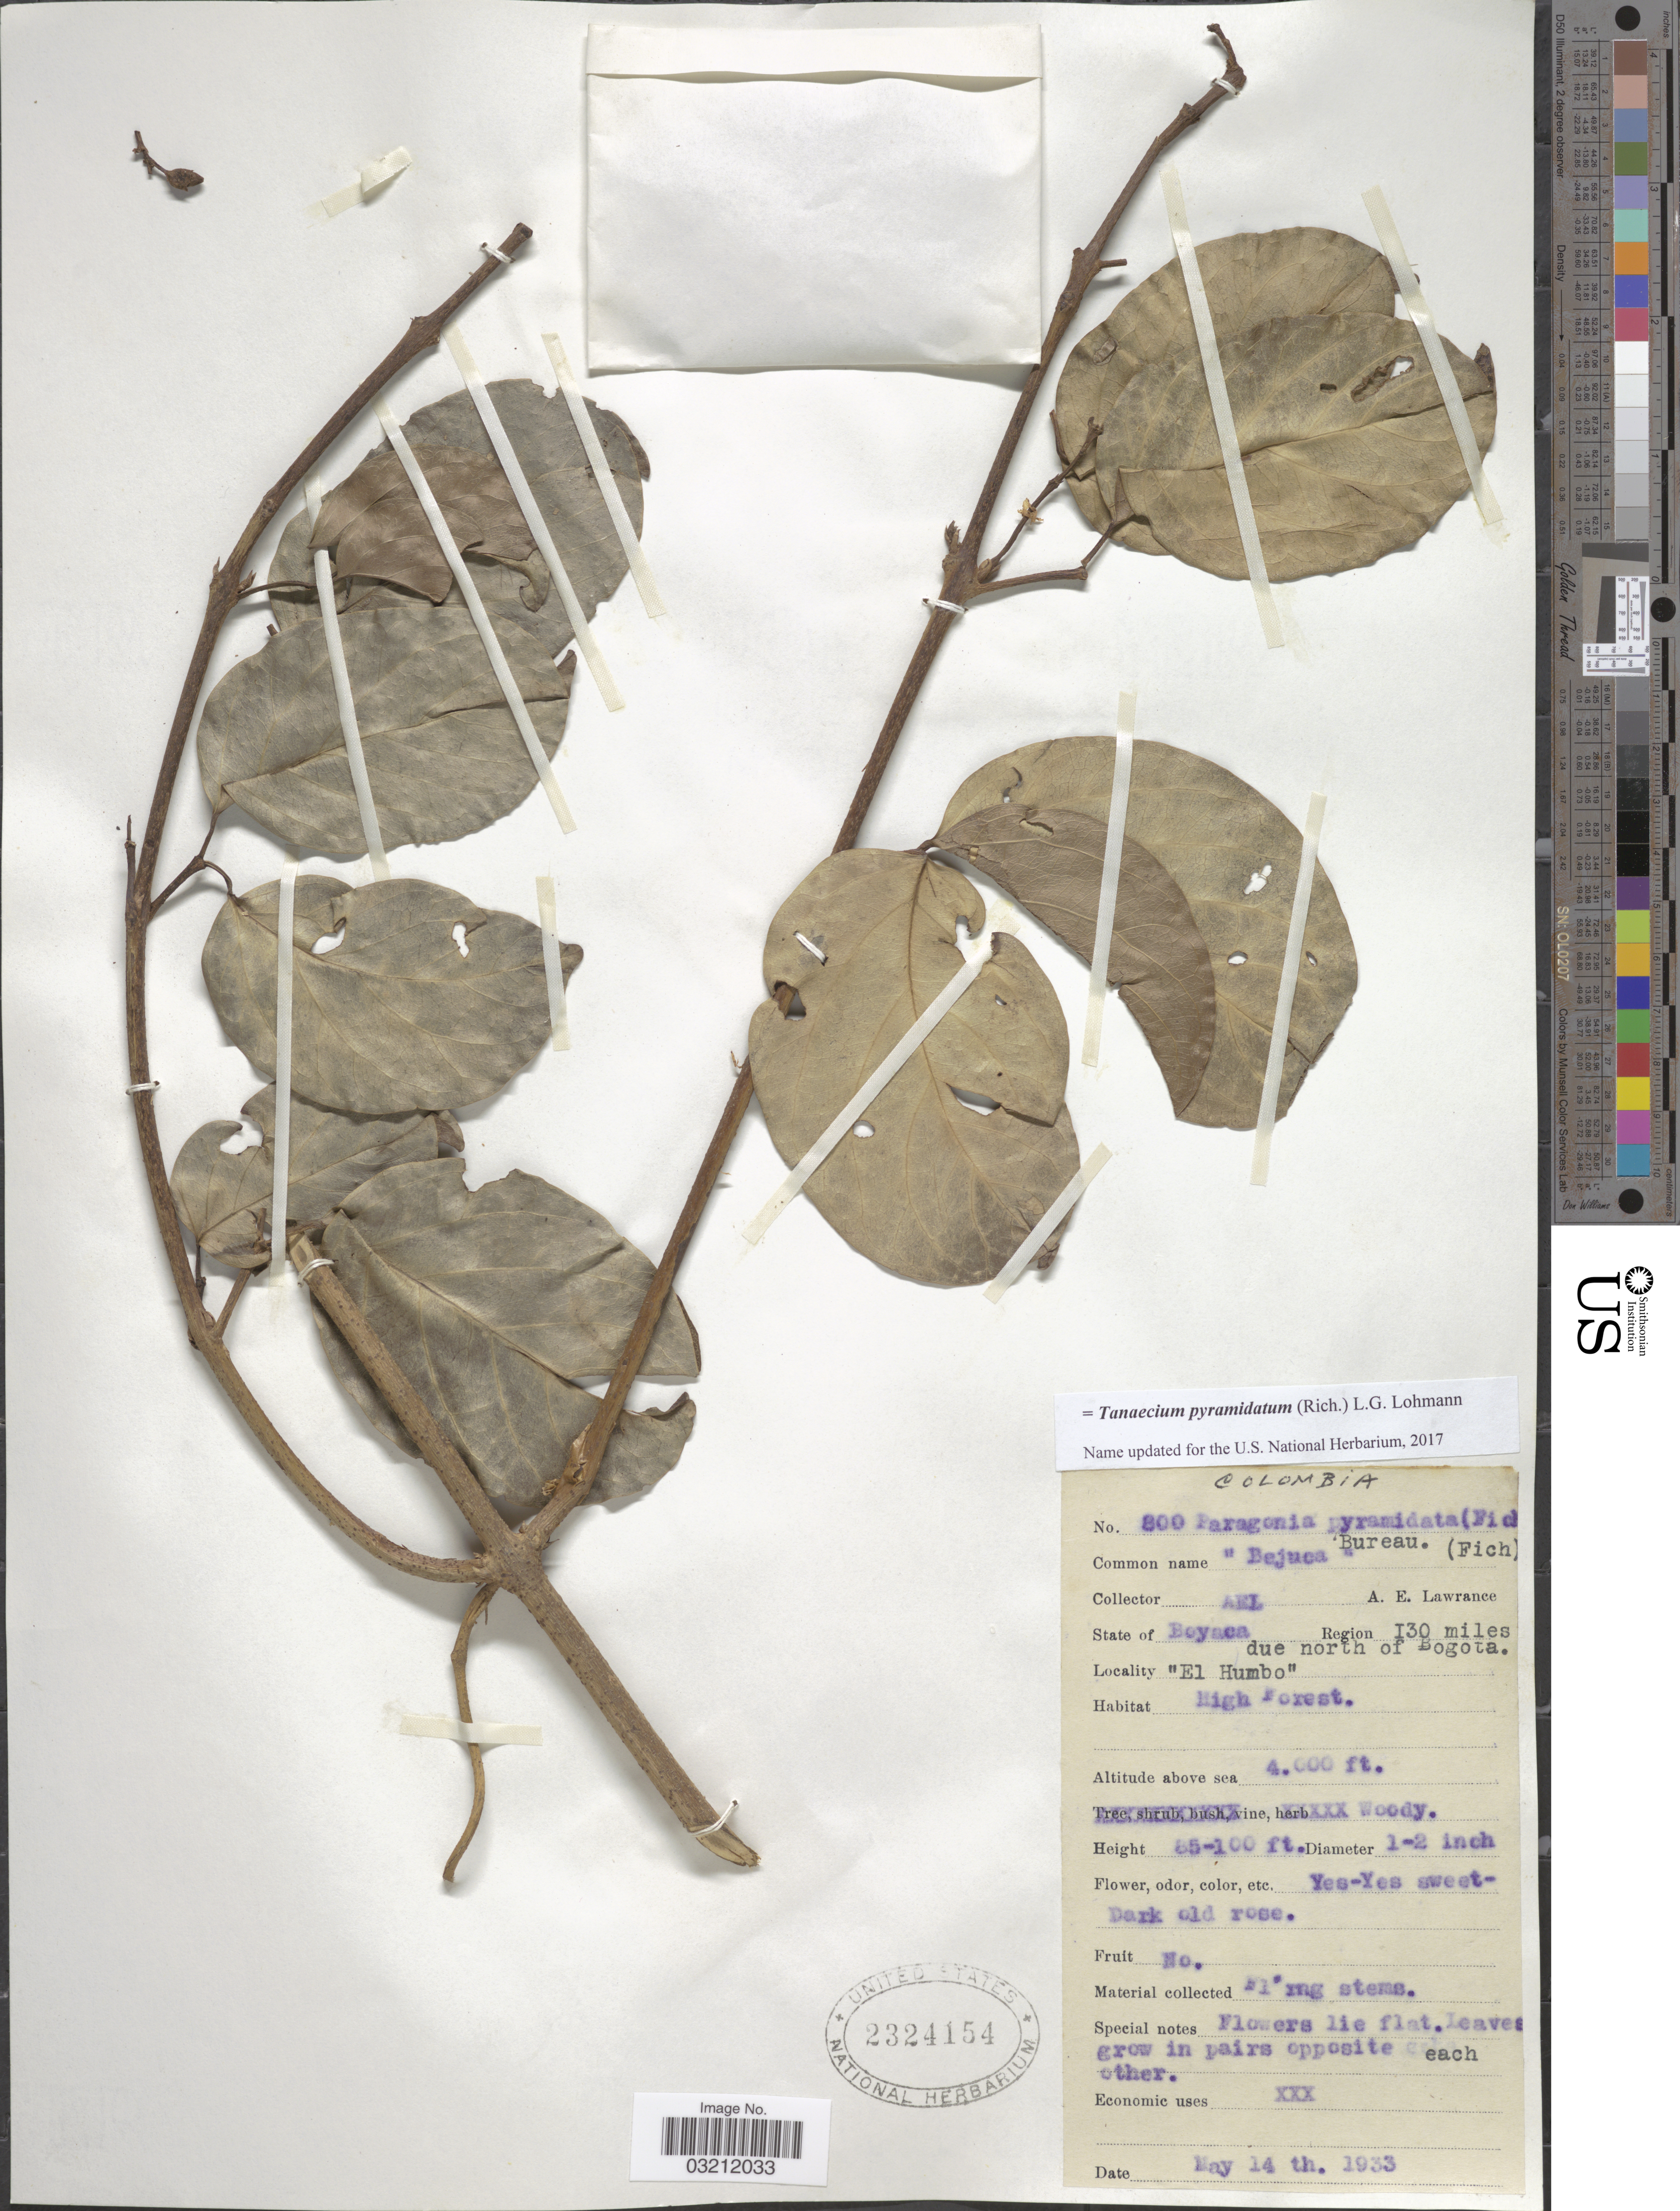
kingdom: Plantae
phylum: Tracheophyta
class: Magnoliopsida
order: Lamiales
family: Bignoniaceae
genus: Tanaecium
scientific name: Tanaecium pyramidatum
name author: (Rich.) L.G. Lohmann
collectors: A. Lawrance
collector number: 800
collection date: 1933-05-14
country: Colombia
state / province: Boyacá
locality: Region 130 miles due north of Bogota. "El Humbo".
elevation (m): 1219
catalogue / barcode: US 2324154